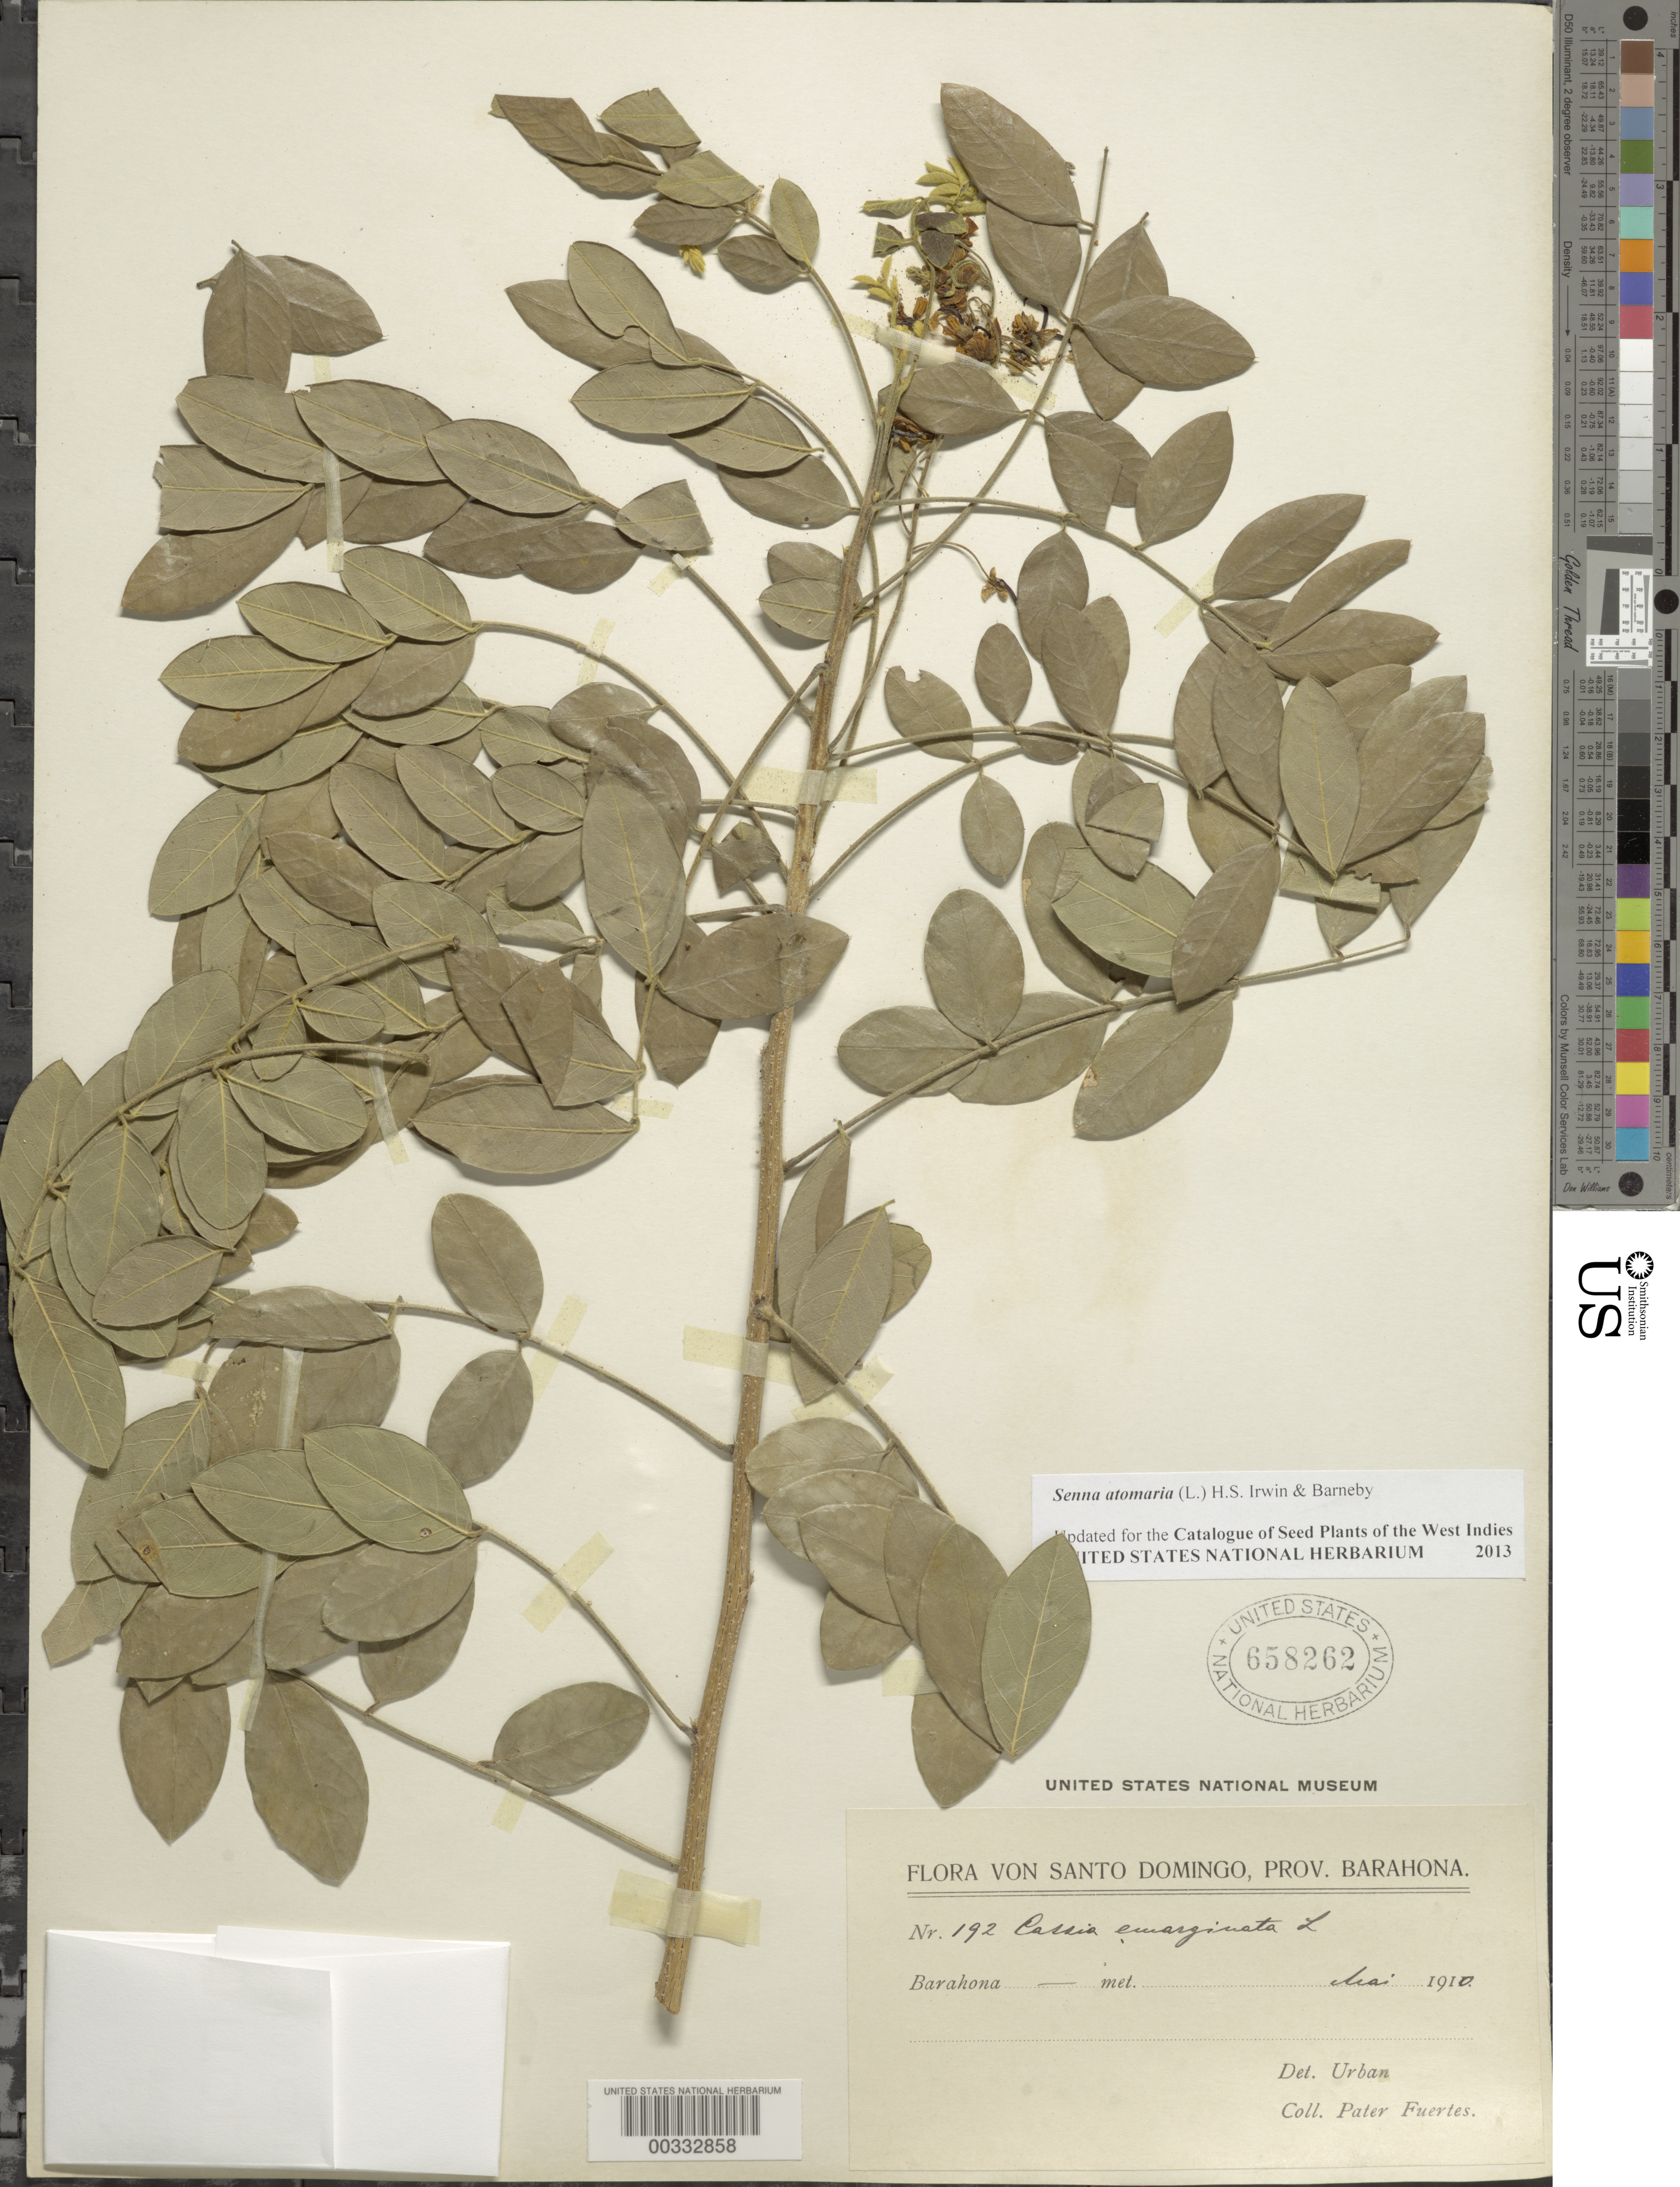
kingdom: Plantae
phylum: Tracheophyta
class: Magnoliopsida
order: Fabales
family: Fabaceae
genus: Senna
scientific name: Senna atomaria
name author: (L.) H.S. Irwin & Barneby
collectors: M. D. Fuertes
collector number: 192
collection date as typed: May 1910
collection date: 1910-05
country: Dominican Republic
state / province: Barahona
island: Hispaniola Island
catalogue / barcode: US 658262